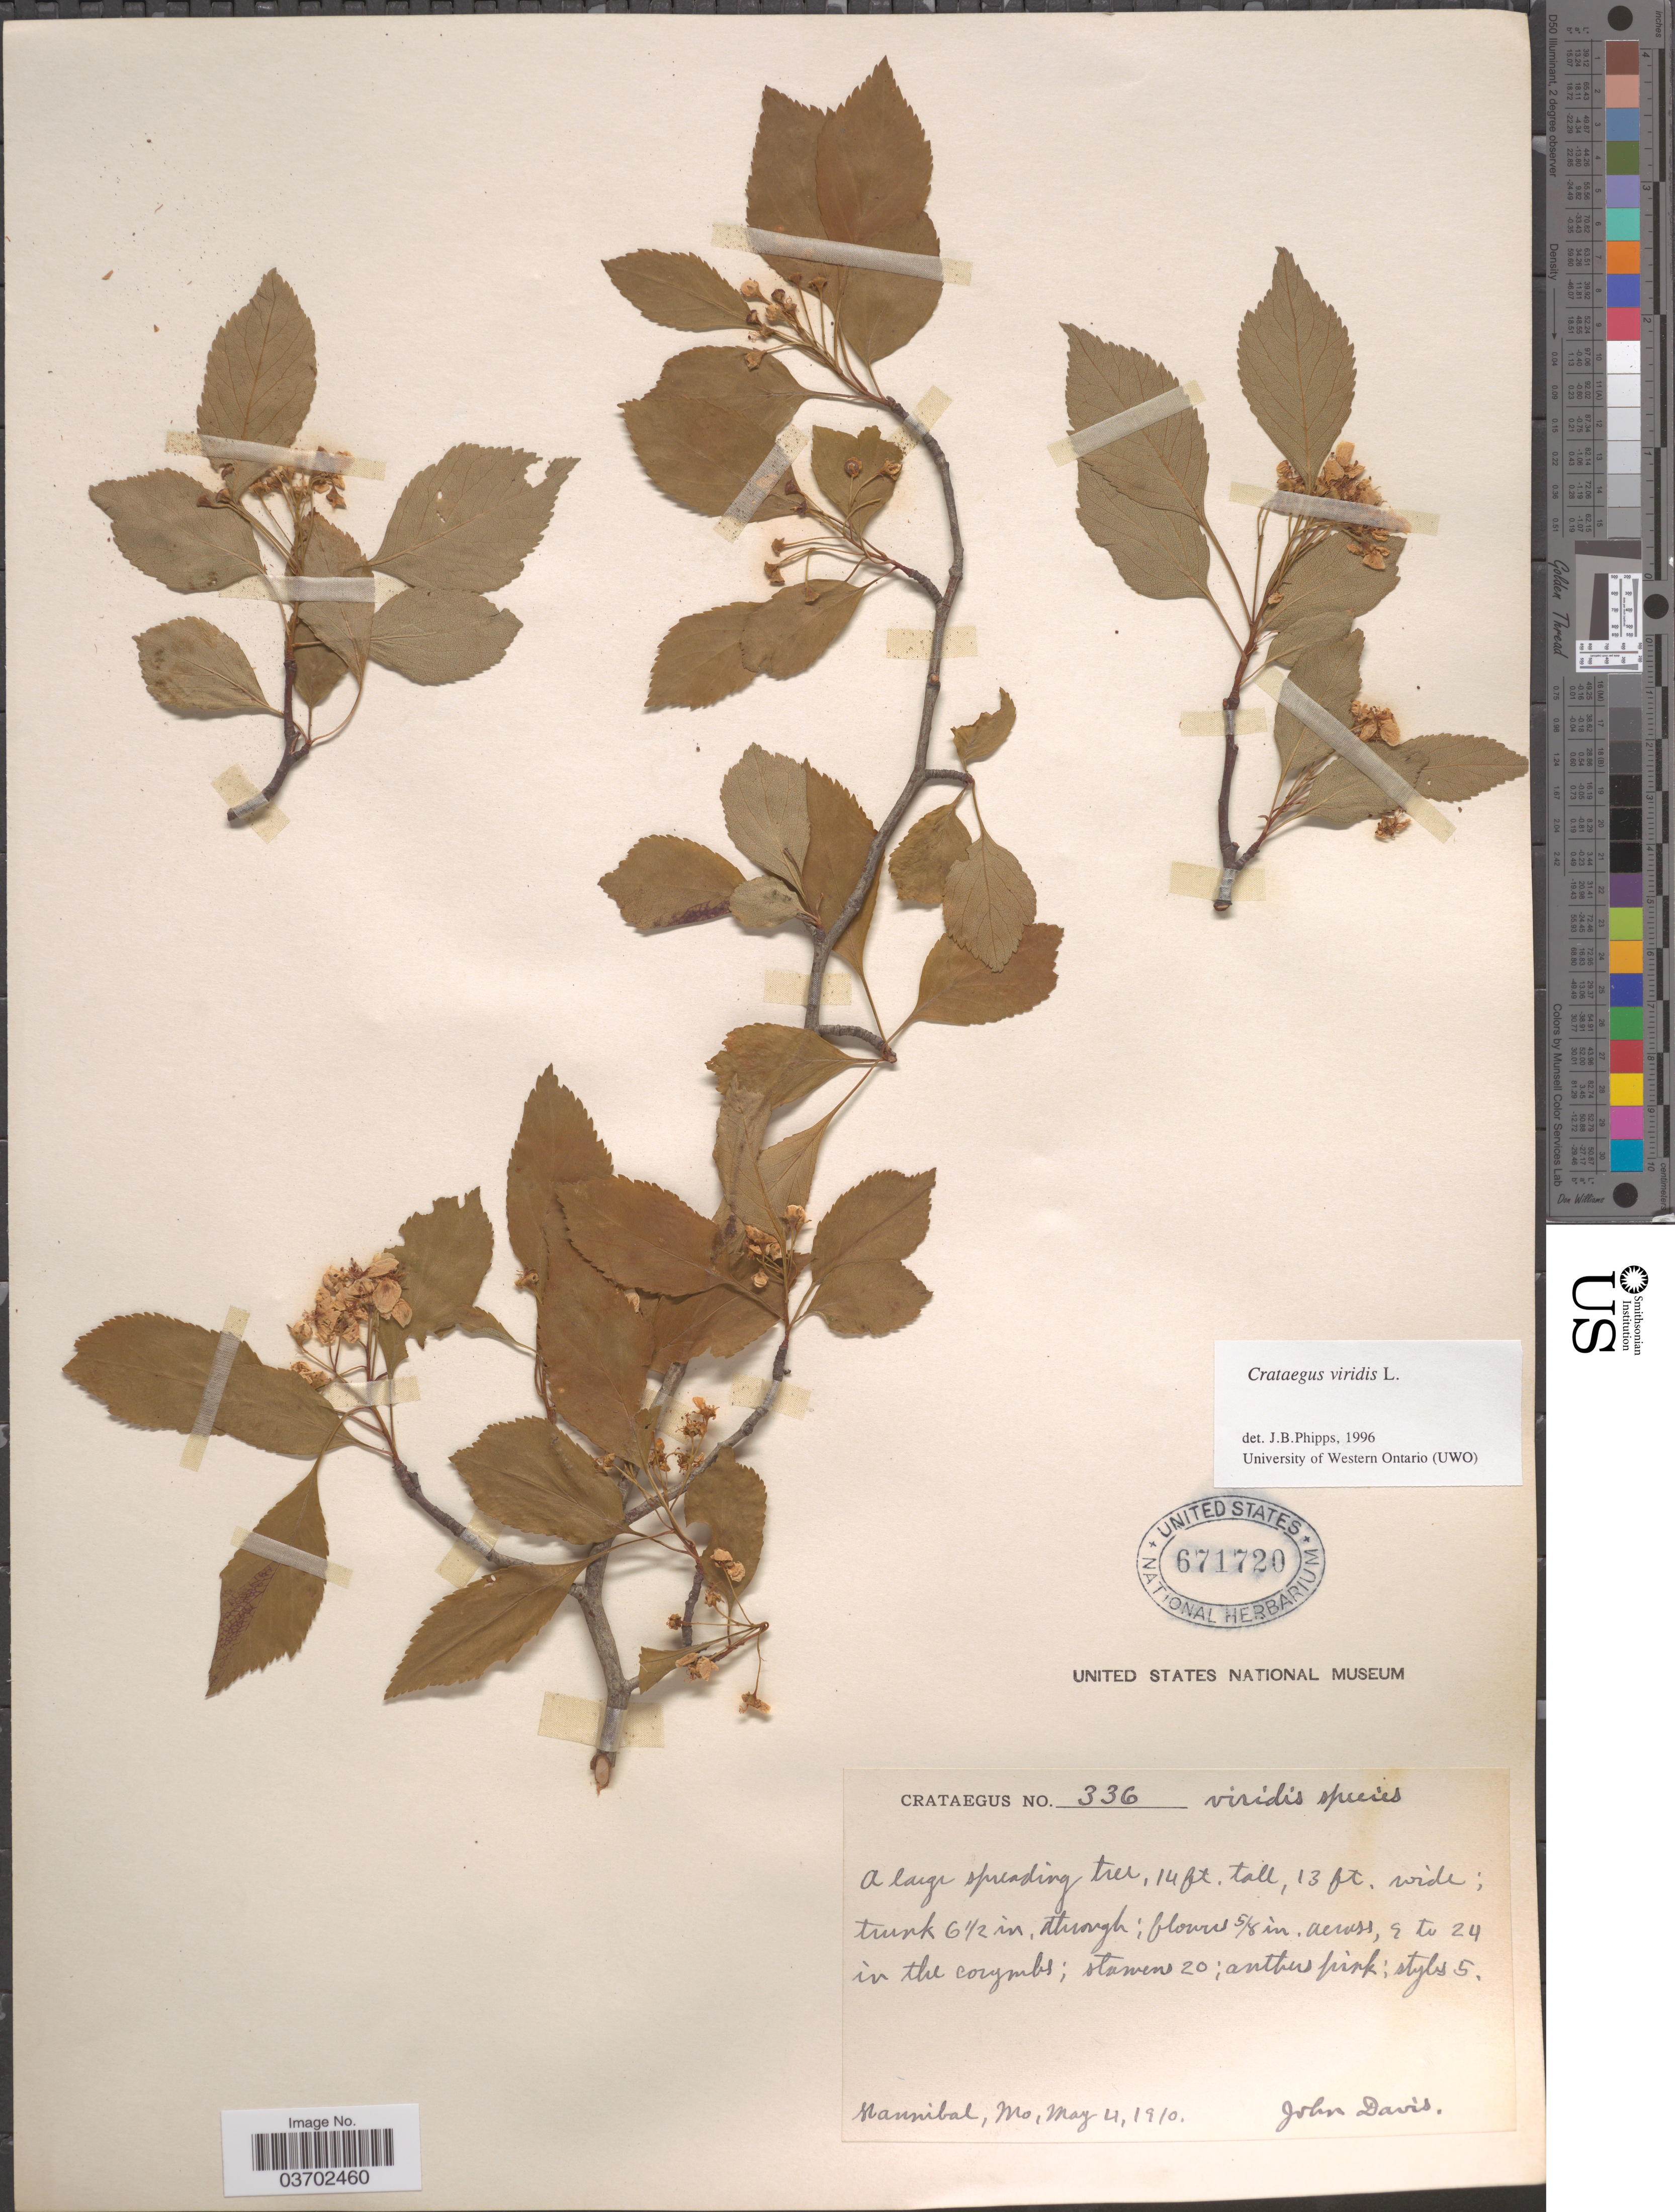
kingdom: Plantae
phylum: Tracheophyta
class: Magnoliopsida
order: Rosales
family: Rosaceae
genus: Crataegus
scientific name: Crataegus viridis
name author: L.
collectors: J. Davis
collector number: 336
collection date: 1910-05-04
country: United States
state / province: Missouri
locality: Hannibal.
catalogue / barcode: US 671720